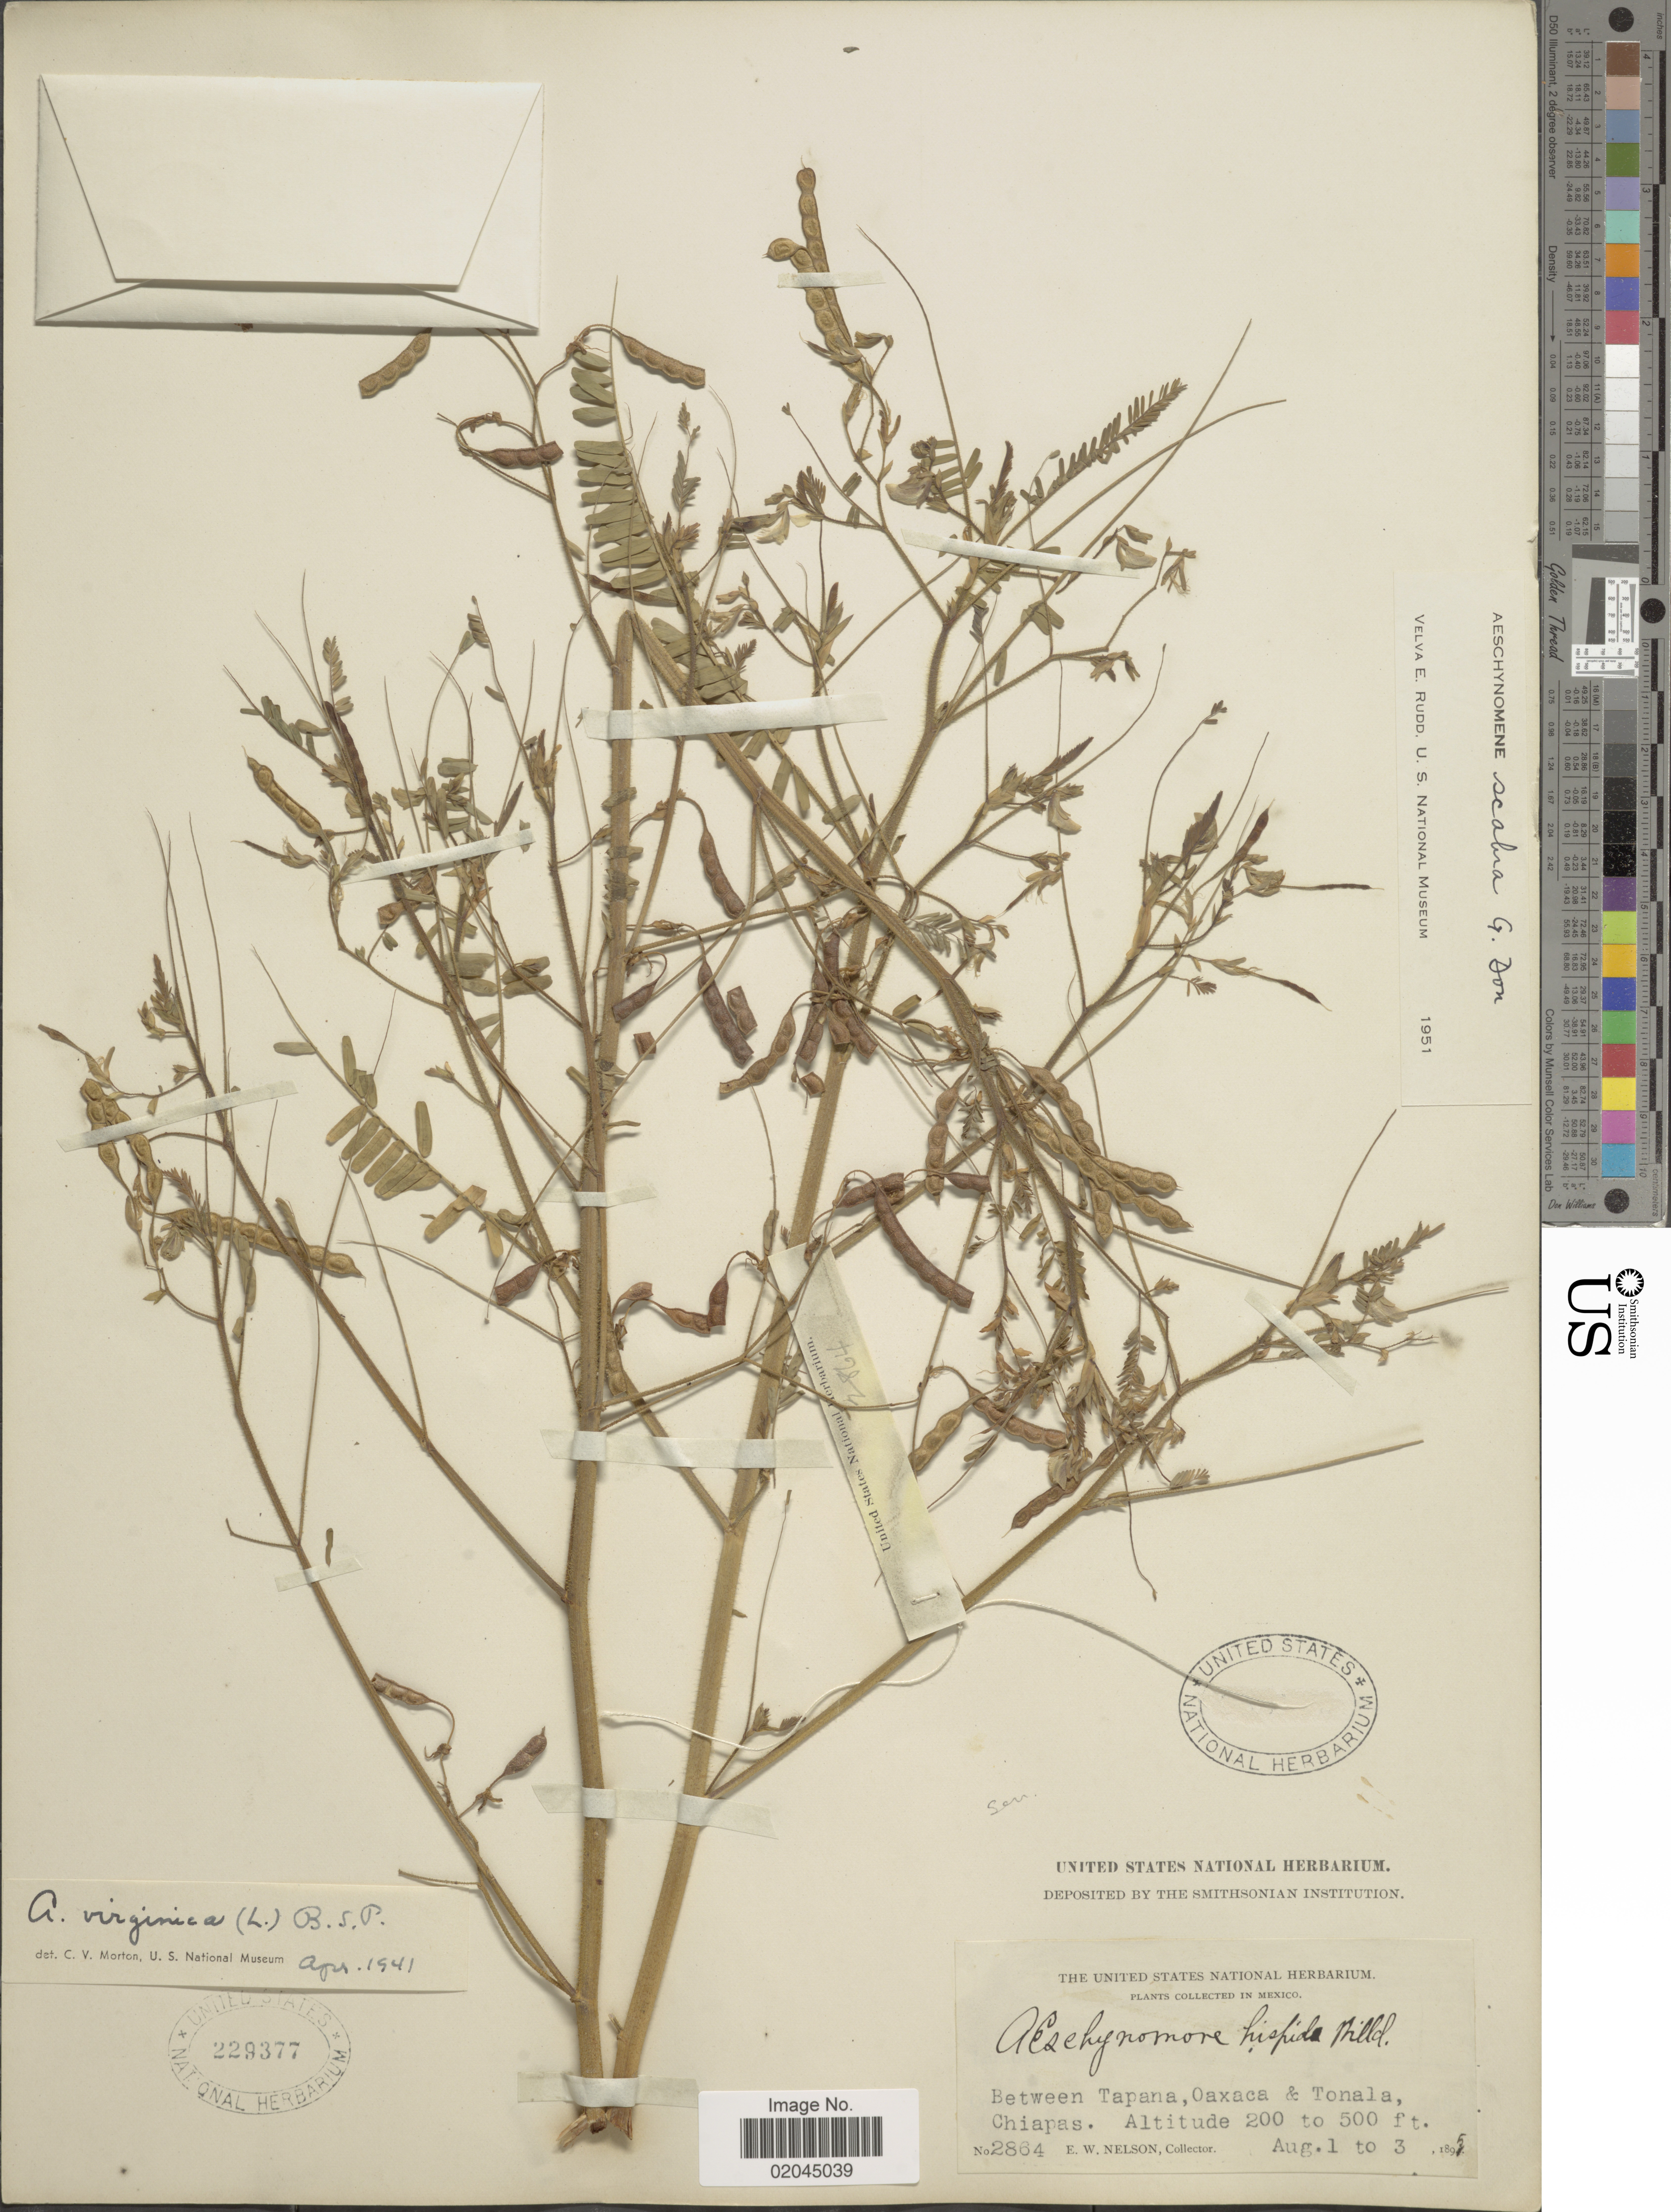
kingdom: Plantae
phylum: Tracheophyta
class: Magnoliopsida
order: Fabales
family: Fabaceae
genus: Aeschynomene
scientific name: Aeschynomene scabra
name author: G. Don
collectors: E. W. Nelson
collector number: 2864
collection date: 1895-08-01/1895-08-03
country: Mexico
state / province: Chiapas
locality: Between Tapana, Oaxaca & Tonala, Chiapas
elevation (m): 61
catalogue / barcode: US 229377